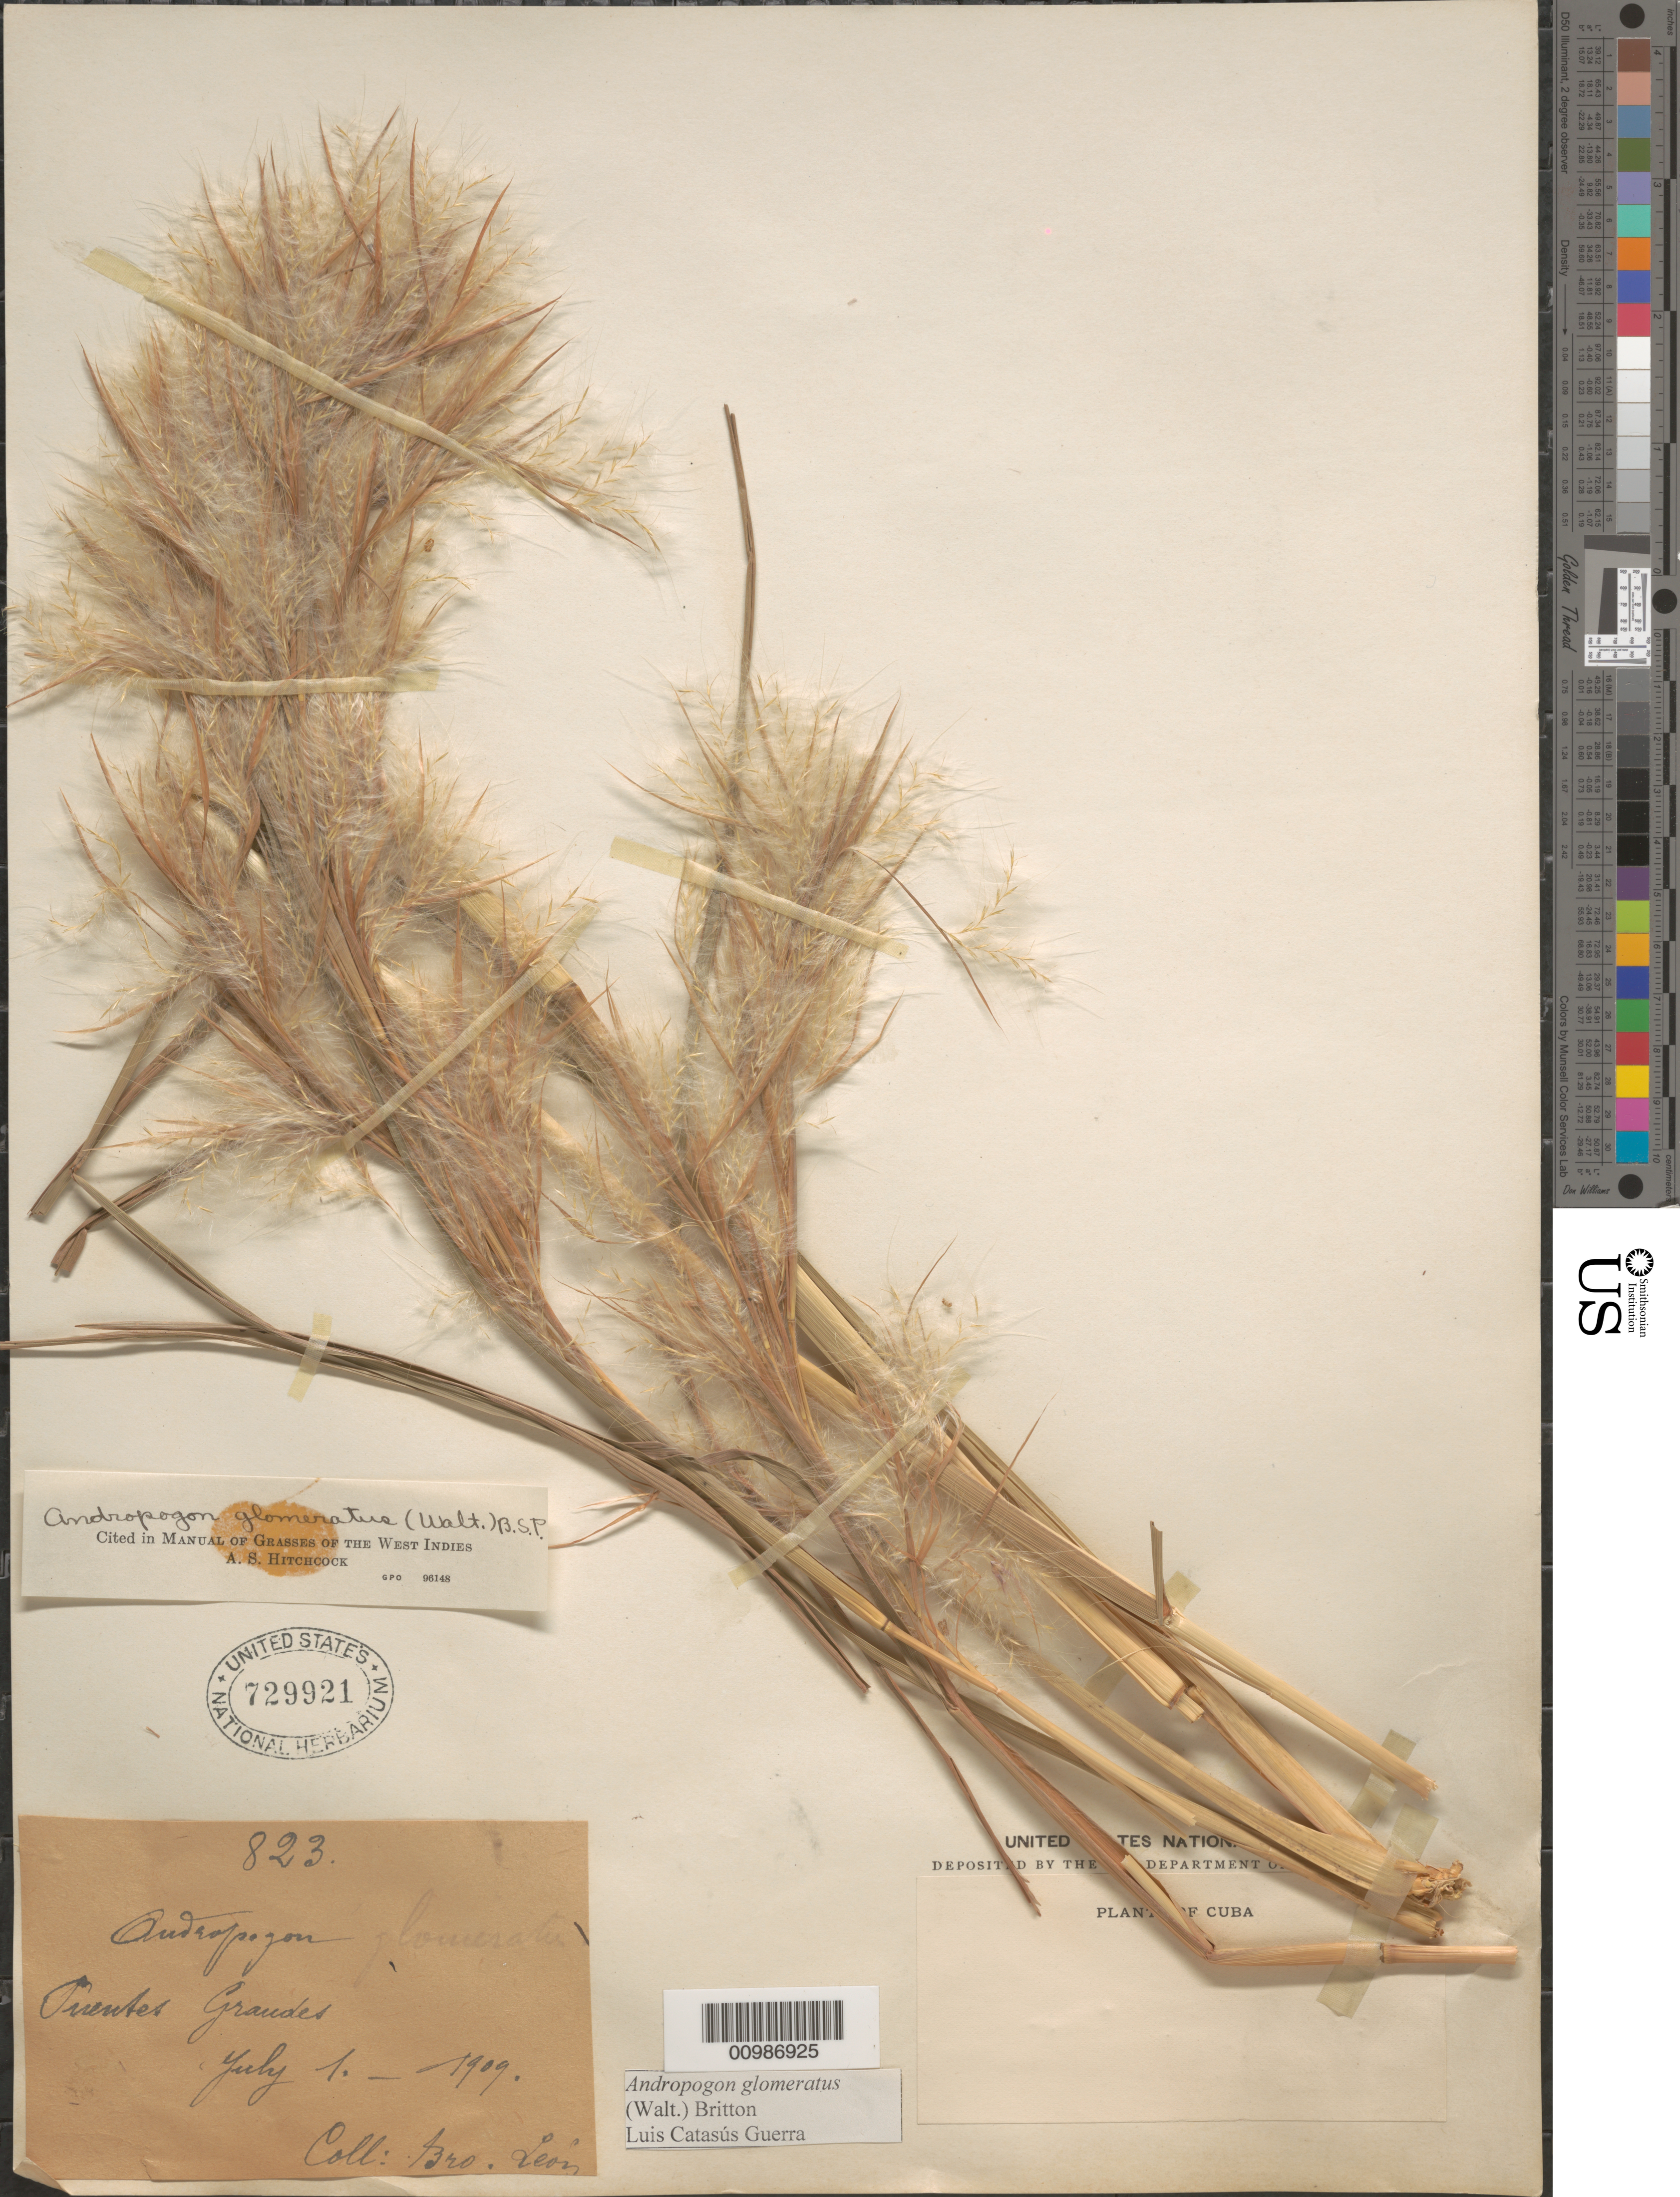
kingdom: Plantae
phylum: Tracheophyta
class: Liliopsida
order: Poales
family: Poaceae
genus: Andropogon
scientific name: Andropogon glomeratus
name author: (Walter) Britton, Stearns & Poggenb.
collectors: Bro. León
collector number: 823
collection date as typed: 01 Jul 1909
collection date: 1909-07-01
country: Cuba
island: Cuba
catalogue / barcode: US 729921